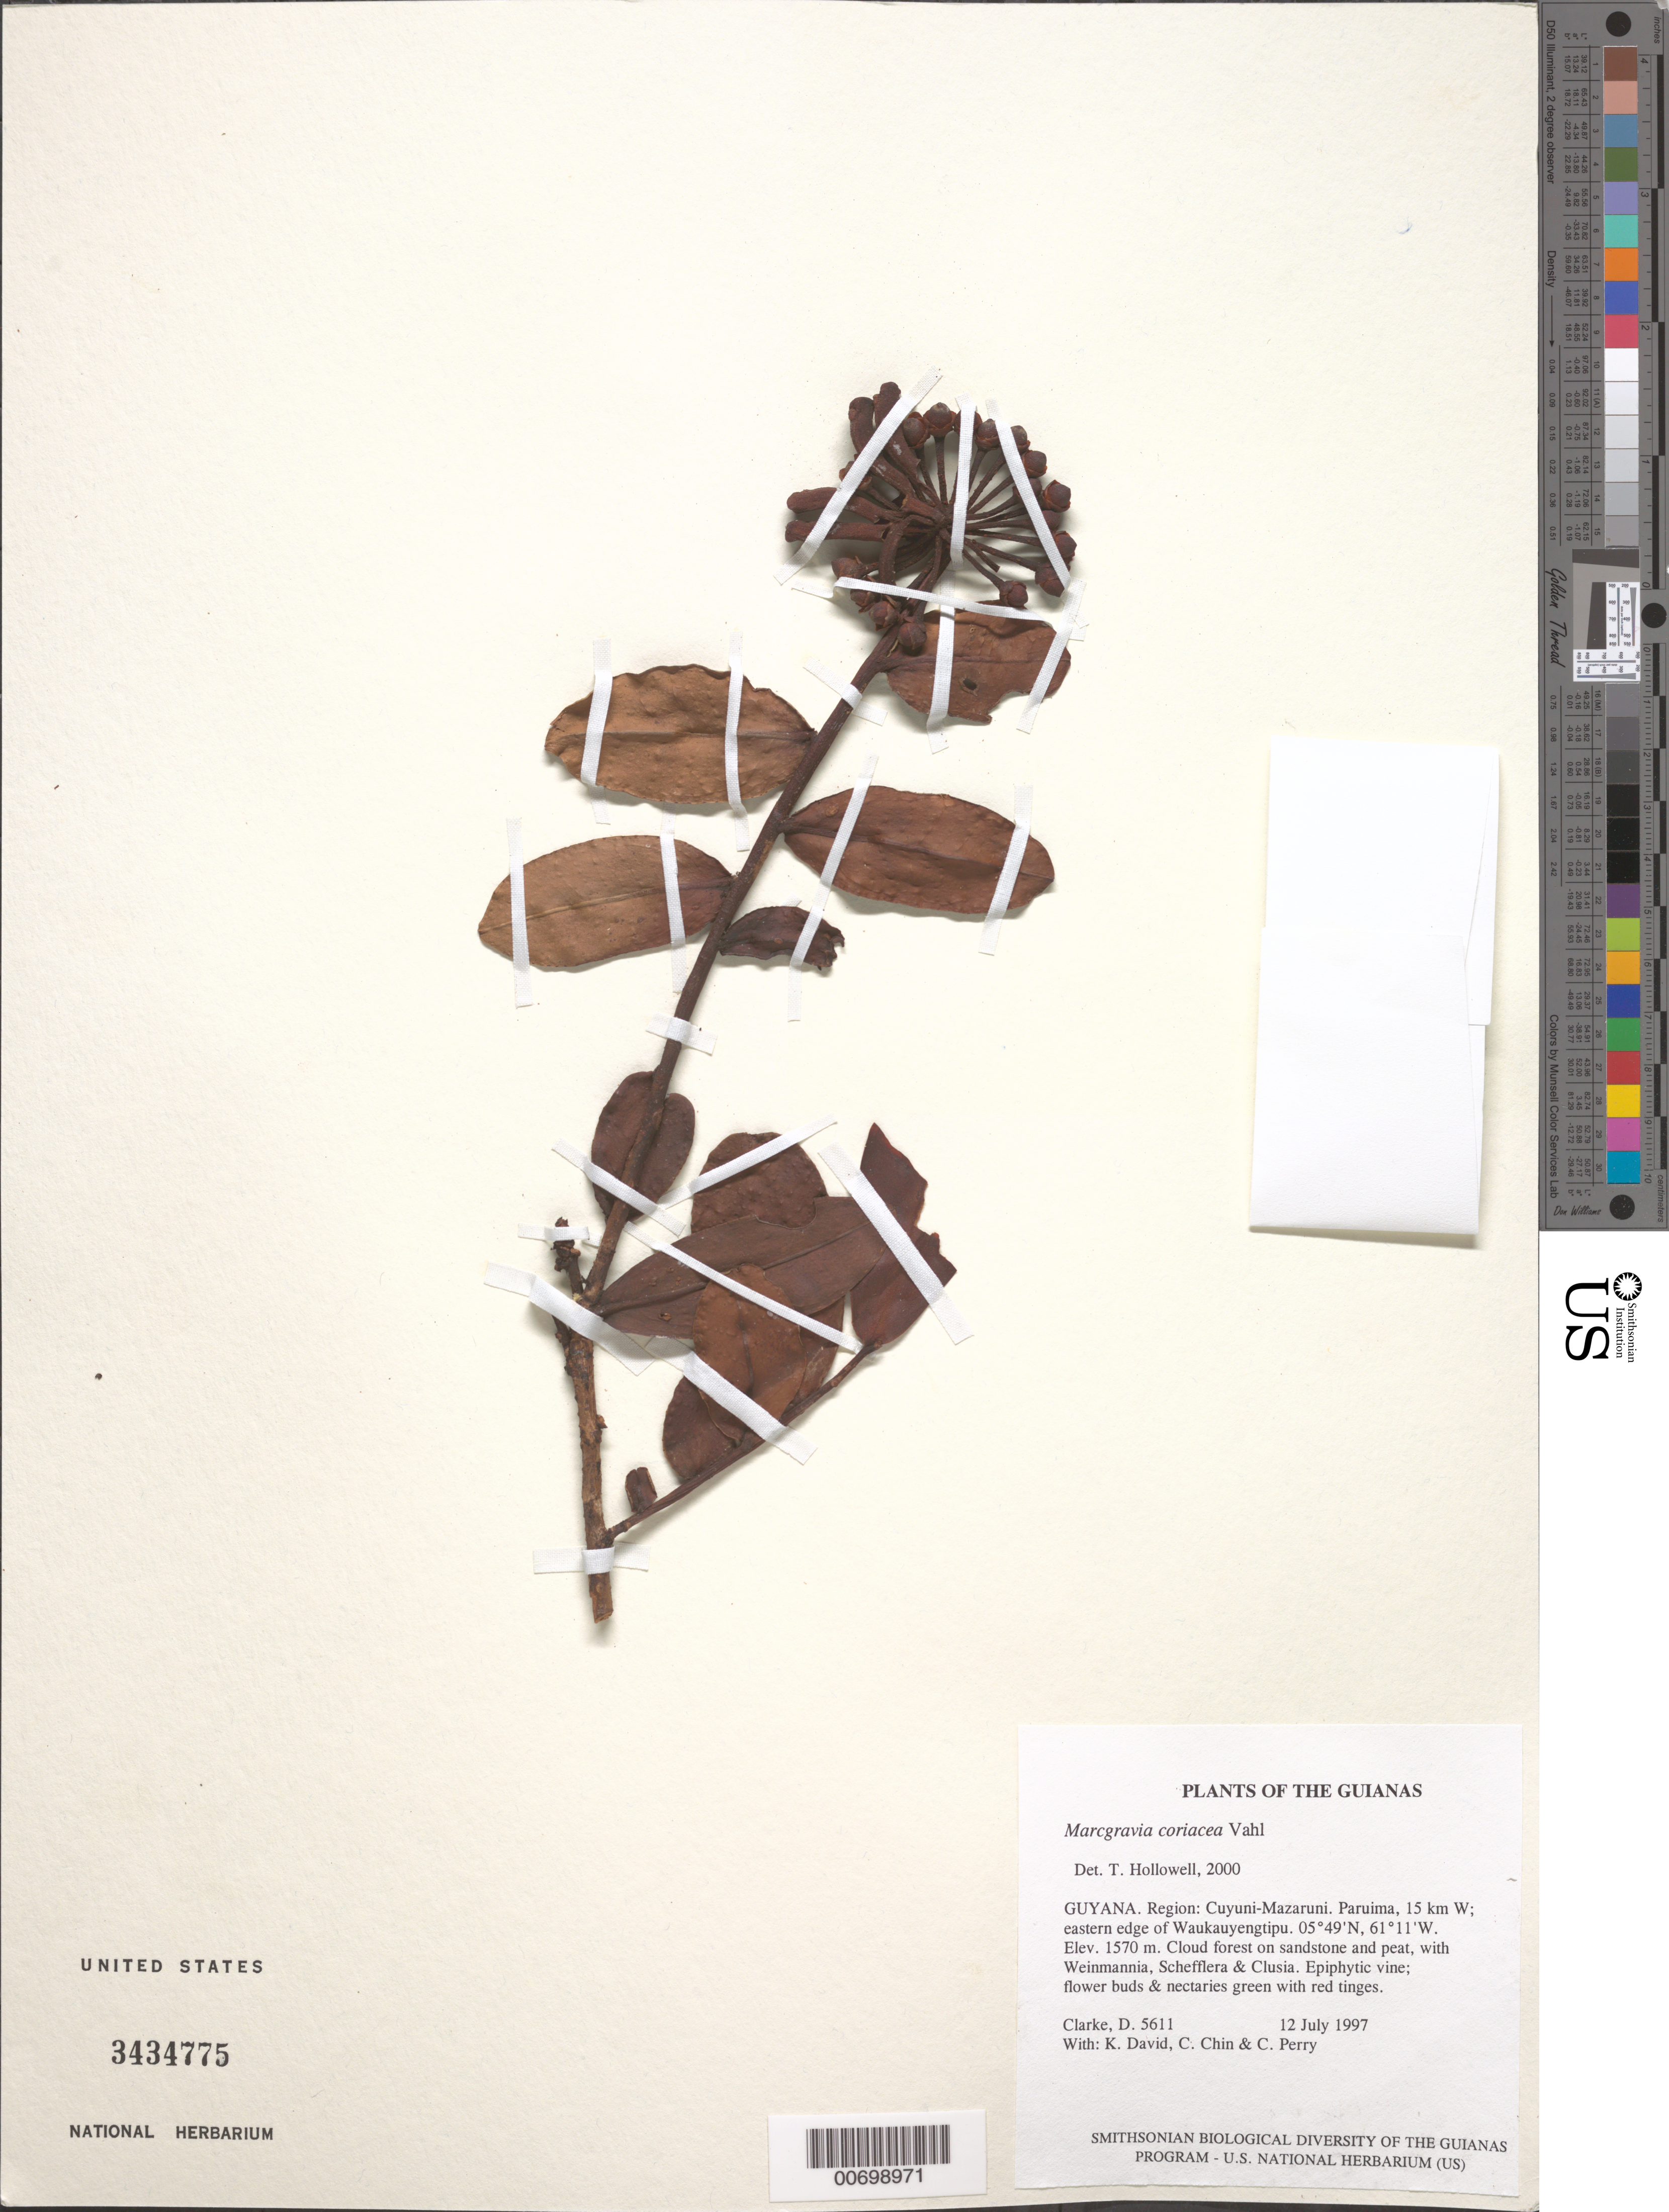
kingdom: Plantae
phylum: Tracheophyta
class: Magnoliopsida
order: Ericales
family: Marcgraviaceae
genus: Marcgravia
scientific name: Marcgravia coriacea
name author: Vahl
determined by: Hollowell, T. H., (BOT), Smithsonian Institution - National Museum of Natural History (UNITED STATES)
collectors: H. D. Clarke, K. David, C. Chin & C. Perry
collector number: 5611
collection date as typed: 12 July 1997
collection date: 1997-07-12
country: Guyana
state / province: Cuyuni-Mazaruni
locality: Paruima, 15 km W; eastern edge of Waukauyengtipu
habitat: Cloud forest on sandstone and peat, with Weinmannia, Schefflera & Clusia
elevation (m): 1570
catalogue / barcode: US 3434775